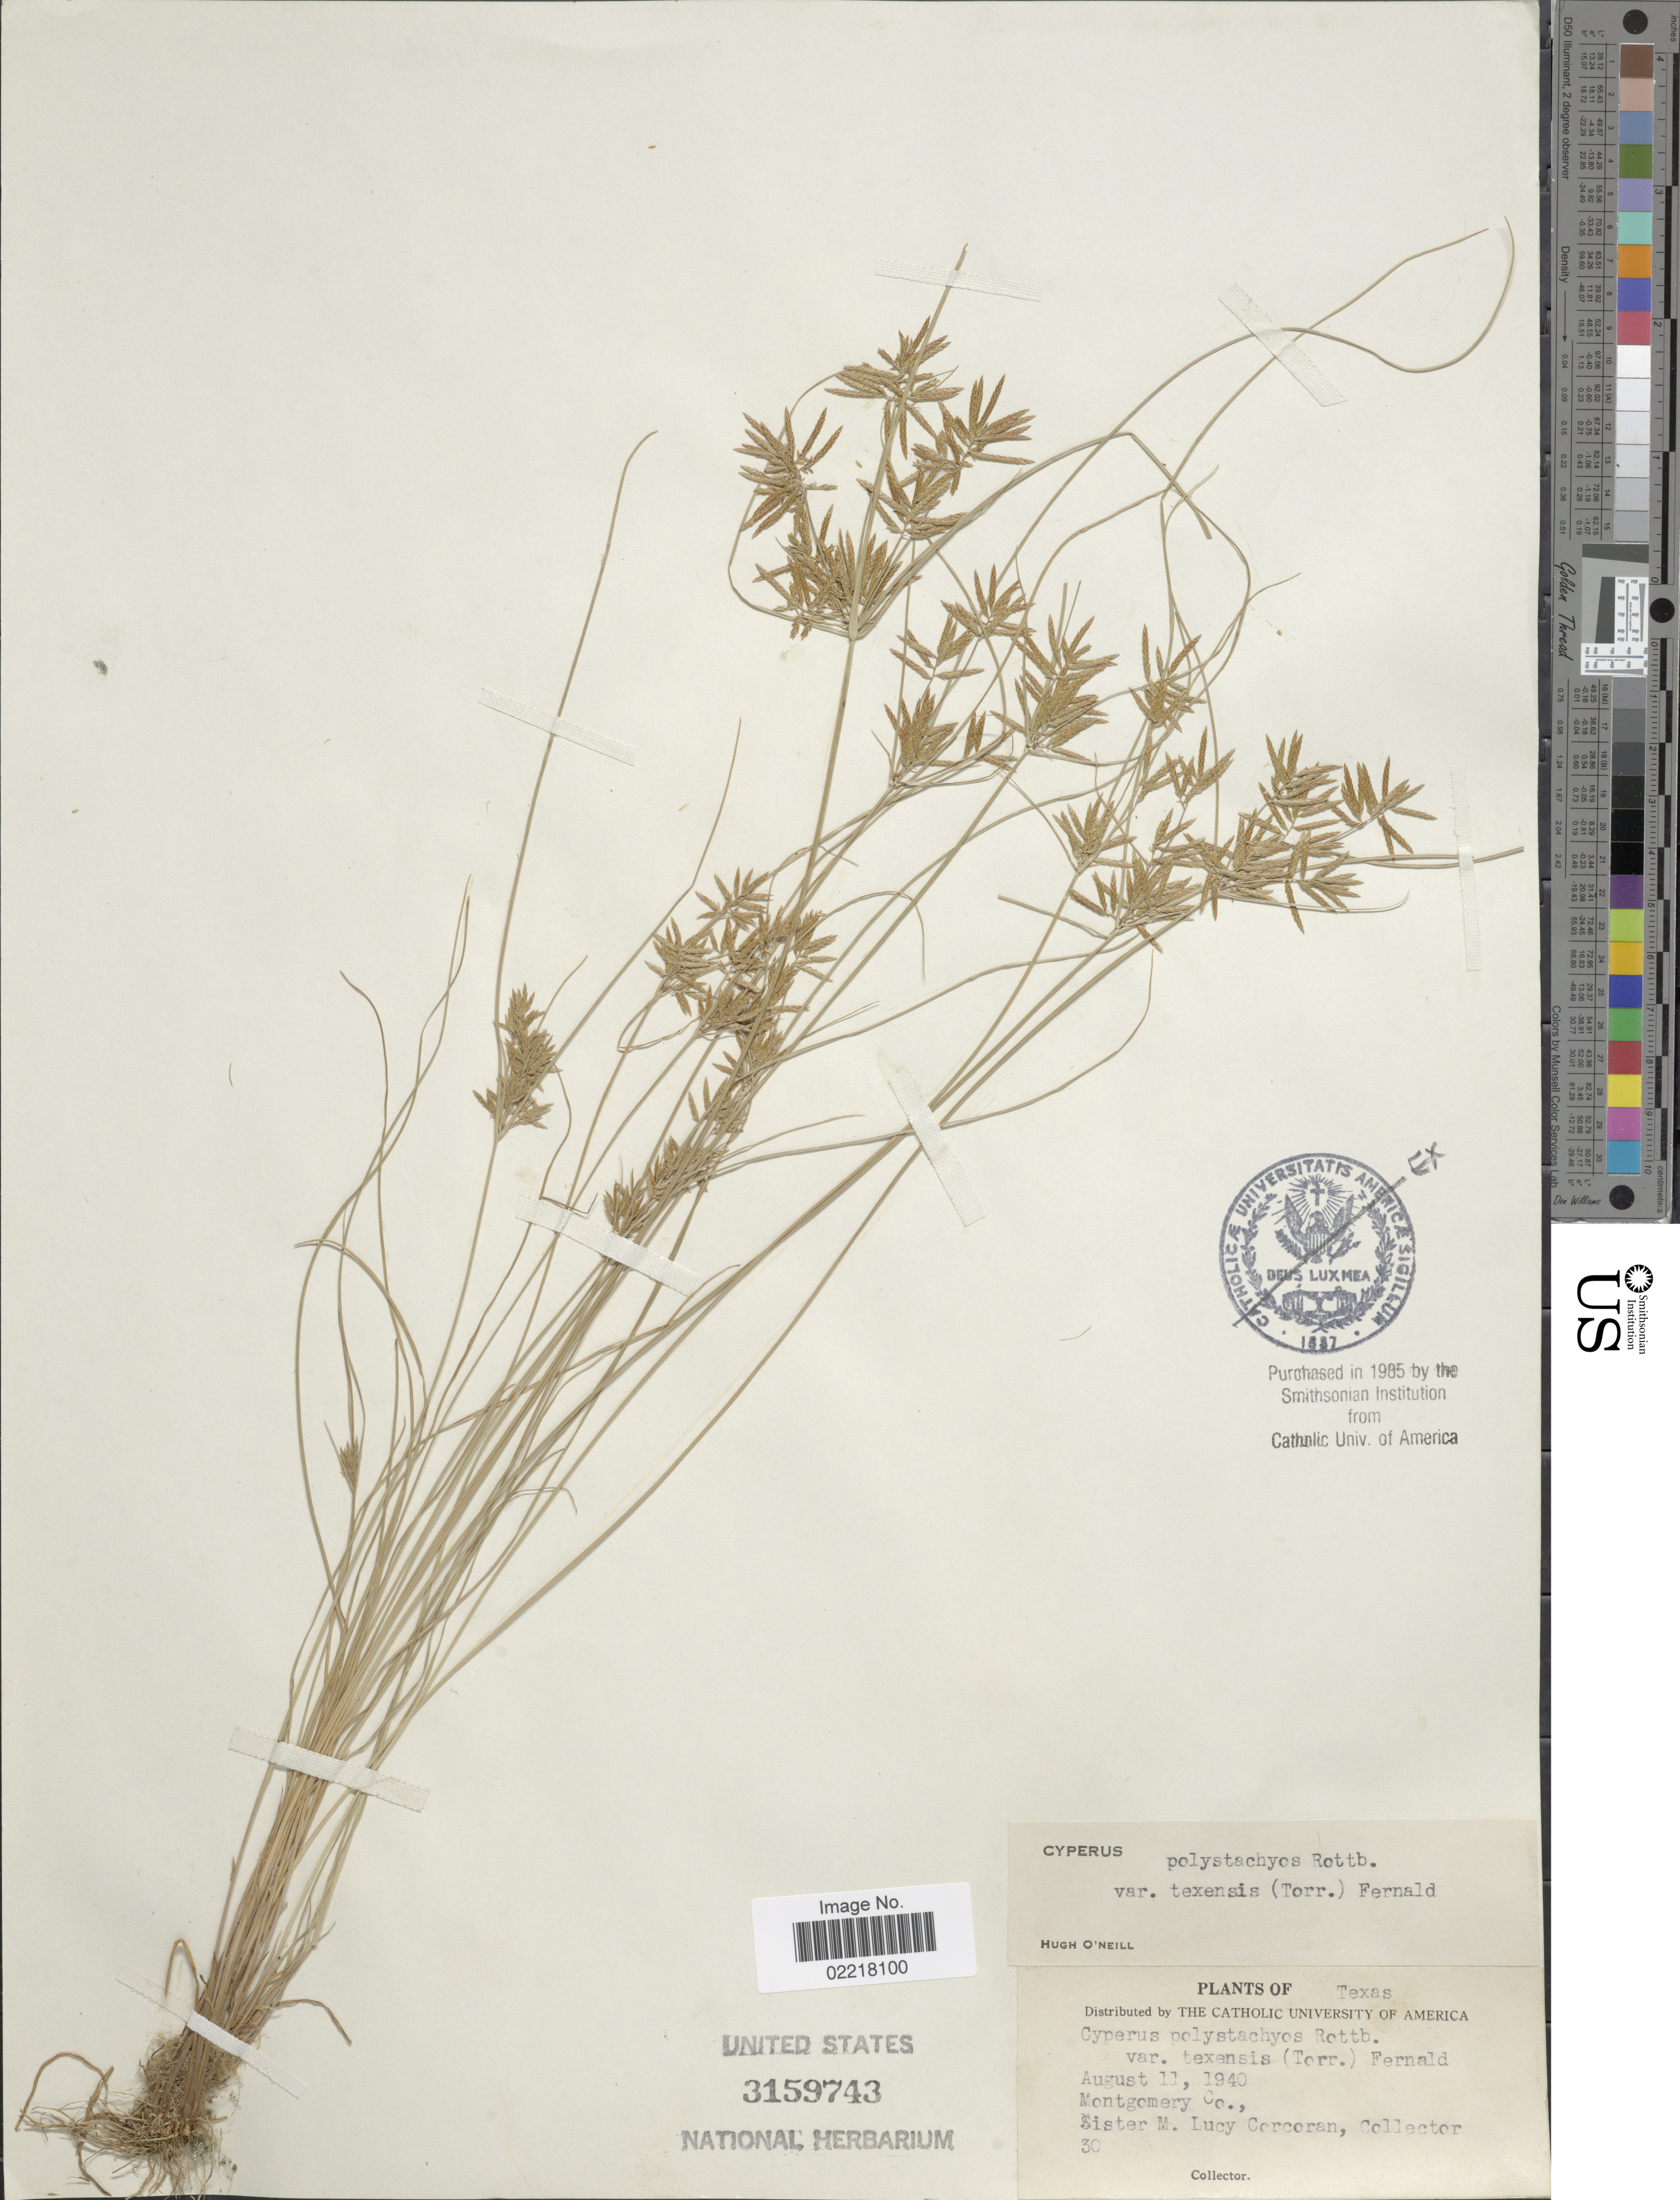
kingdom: Plantae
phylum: Tracheophyta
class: Liliopsida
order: Poales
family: Cyperaceae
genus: Cyperus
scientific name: Cyperus polystachyos var. texensis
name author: (Torr.) Fernald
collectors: M. Corcoran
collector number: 30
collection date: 1940-08-11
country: United States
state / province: Texas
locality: Montgomery Co.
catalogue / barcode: US 3159743